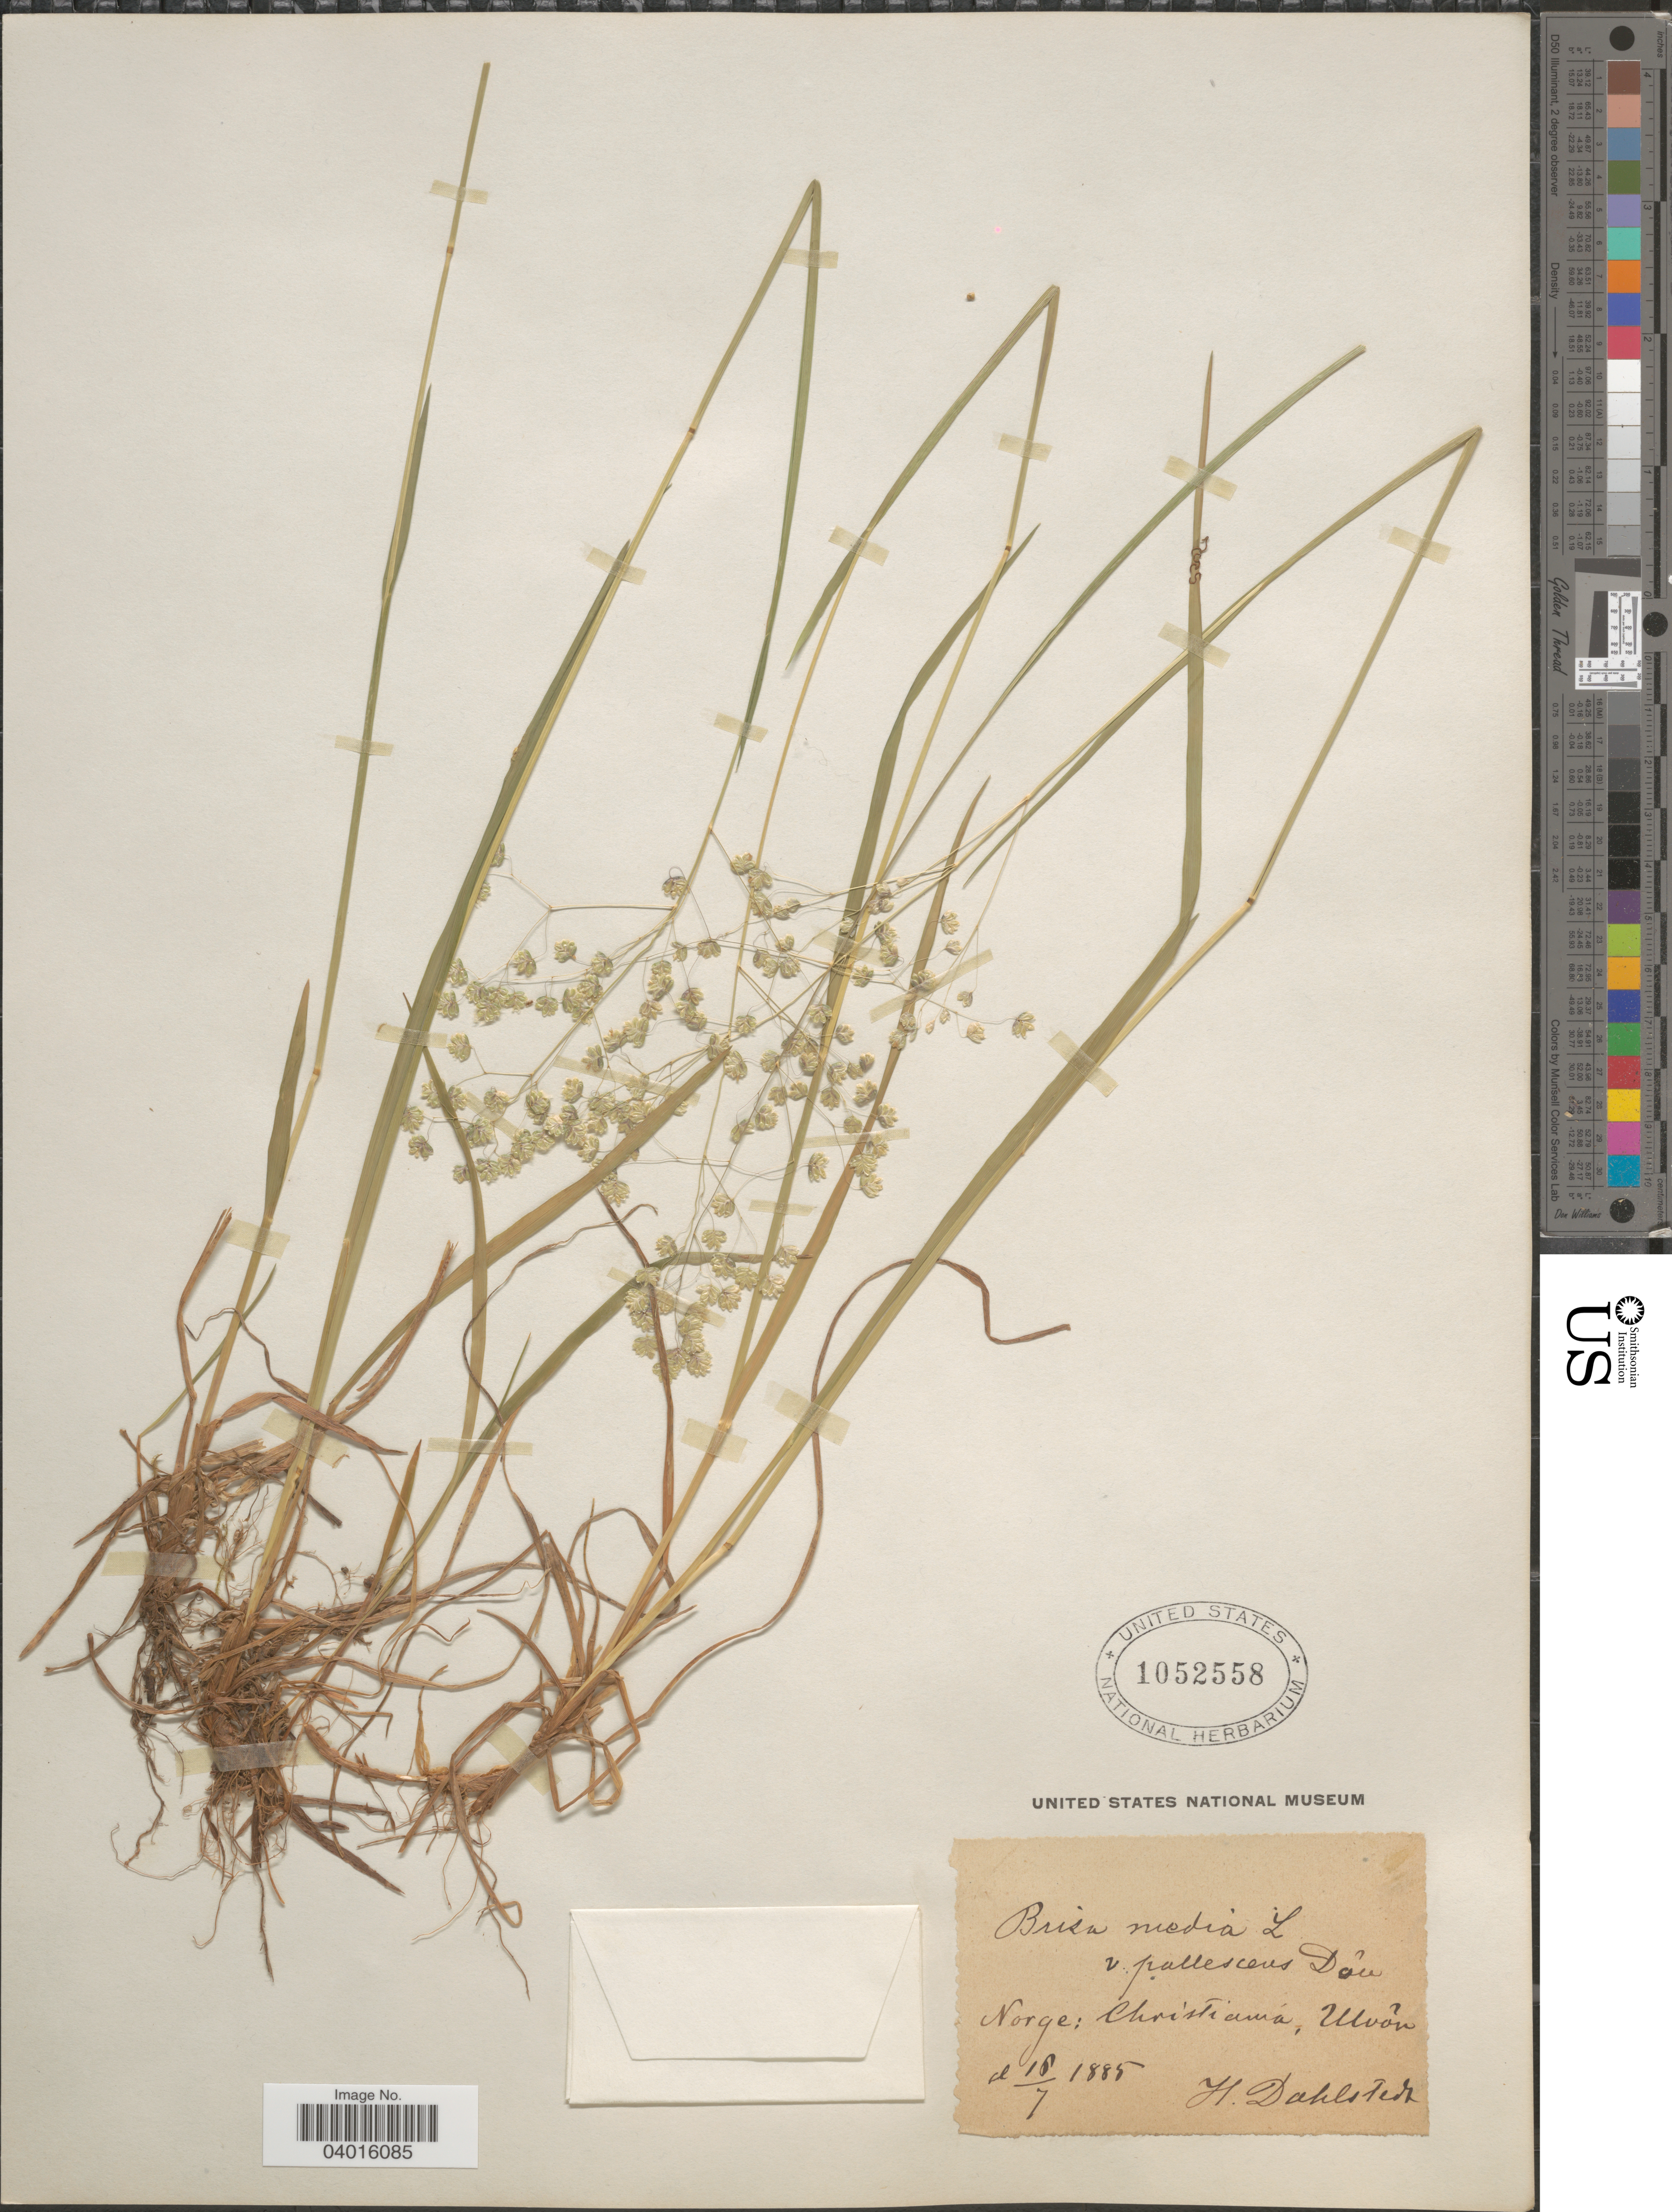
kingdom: Plantae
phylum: Tracheophyta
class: Liliopsida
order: Poales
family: Poaceae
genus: Briza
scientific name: Briza media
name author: L.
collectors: H. G. Dahlstedt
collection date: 1885-07-18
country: Norway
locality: Norge: Christiania, Ulvõn.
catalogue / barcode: US 1052558